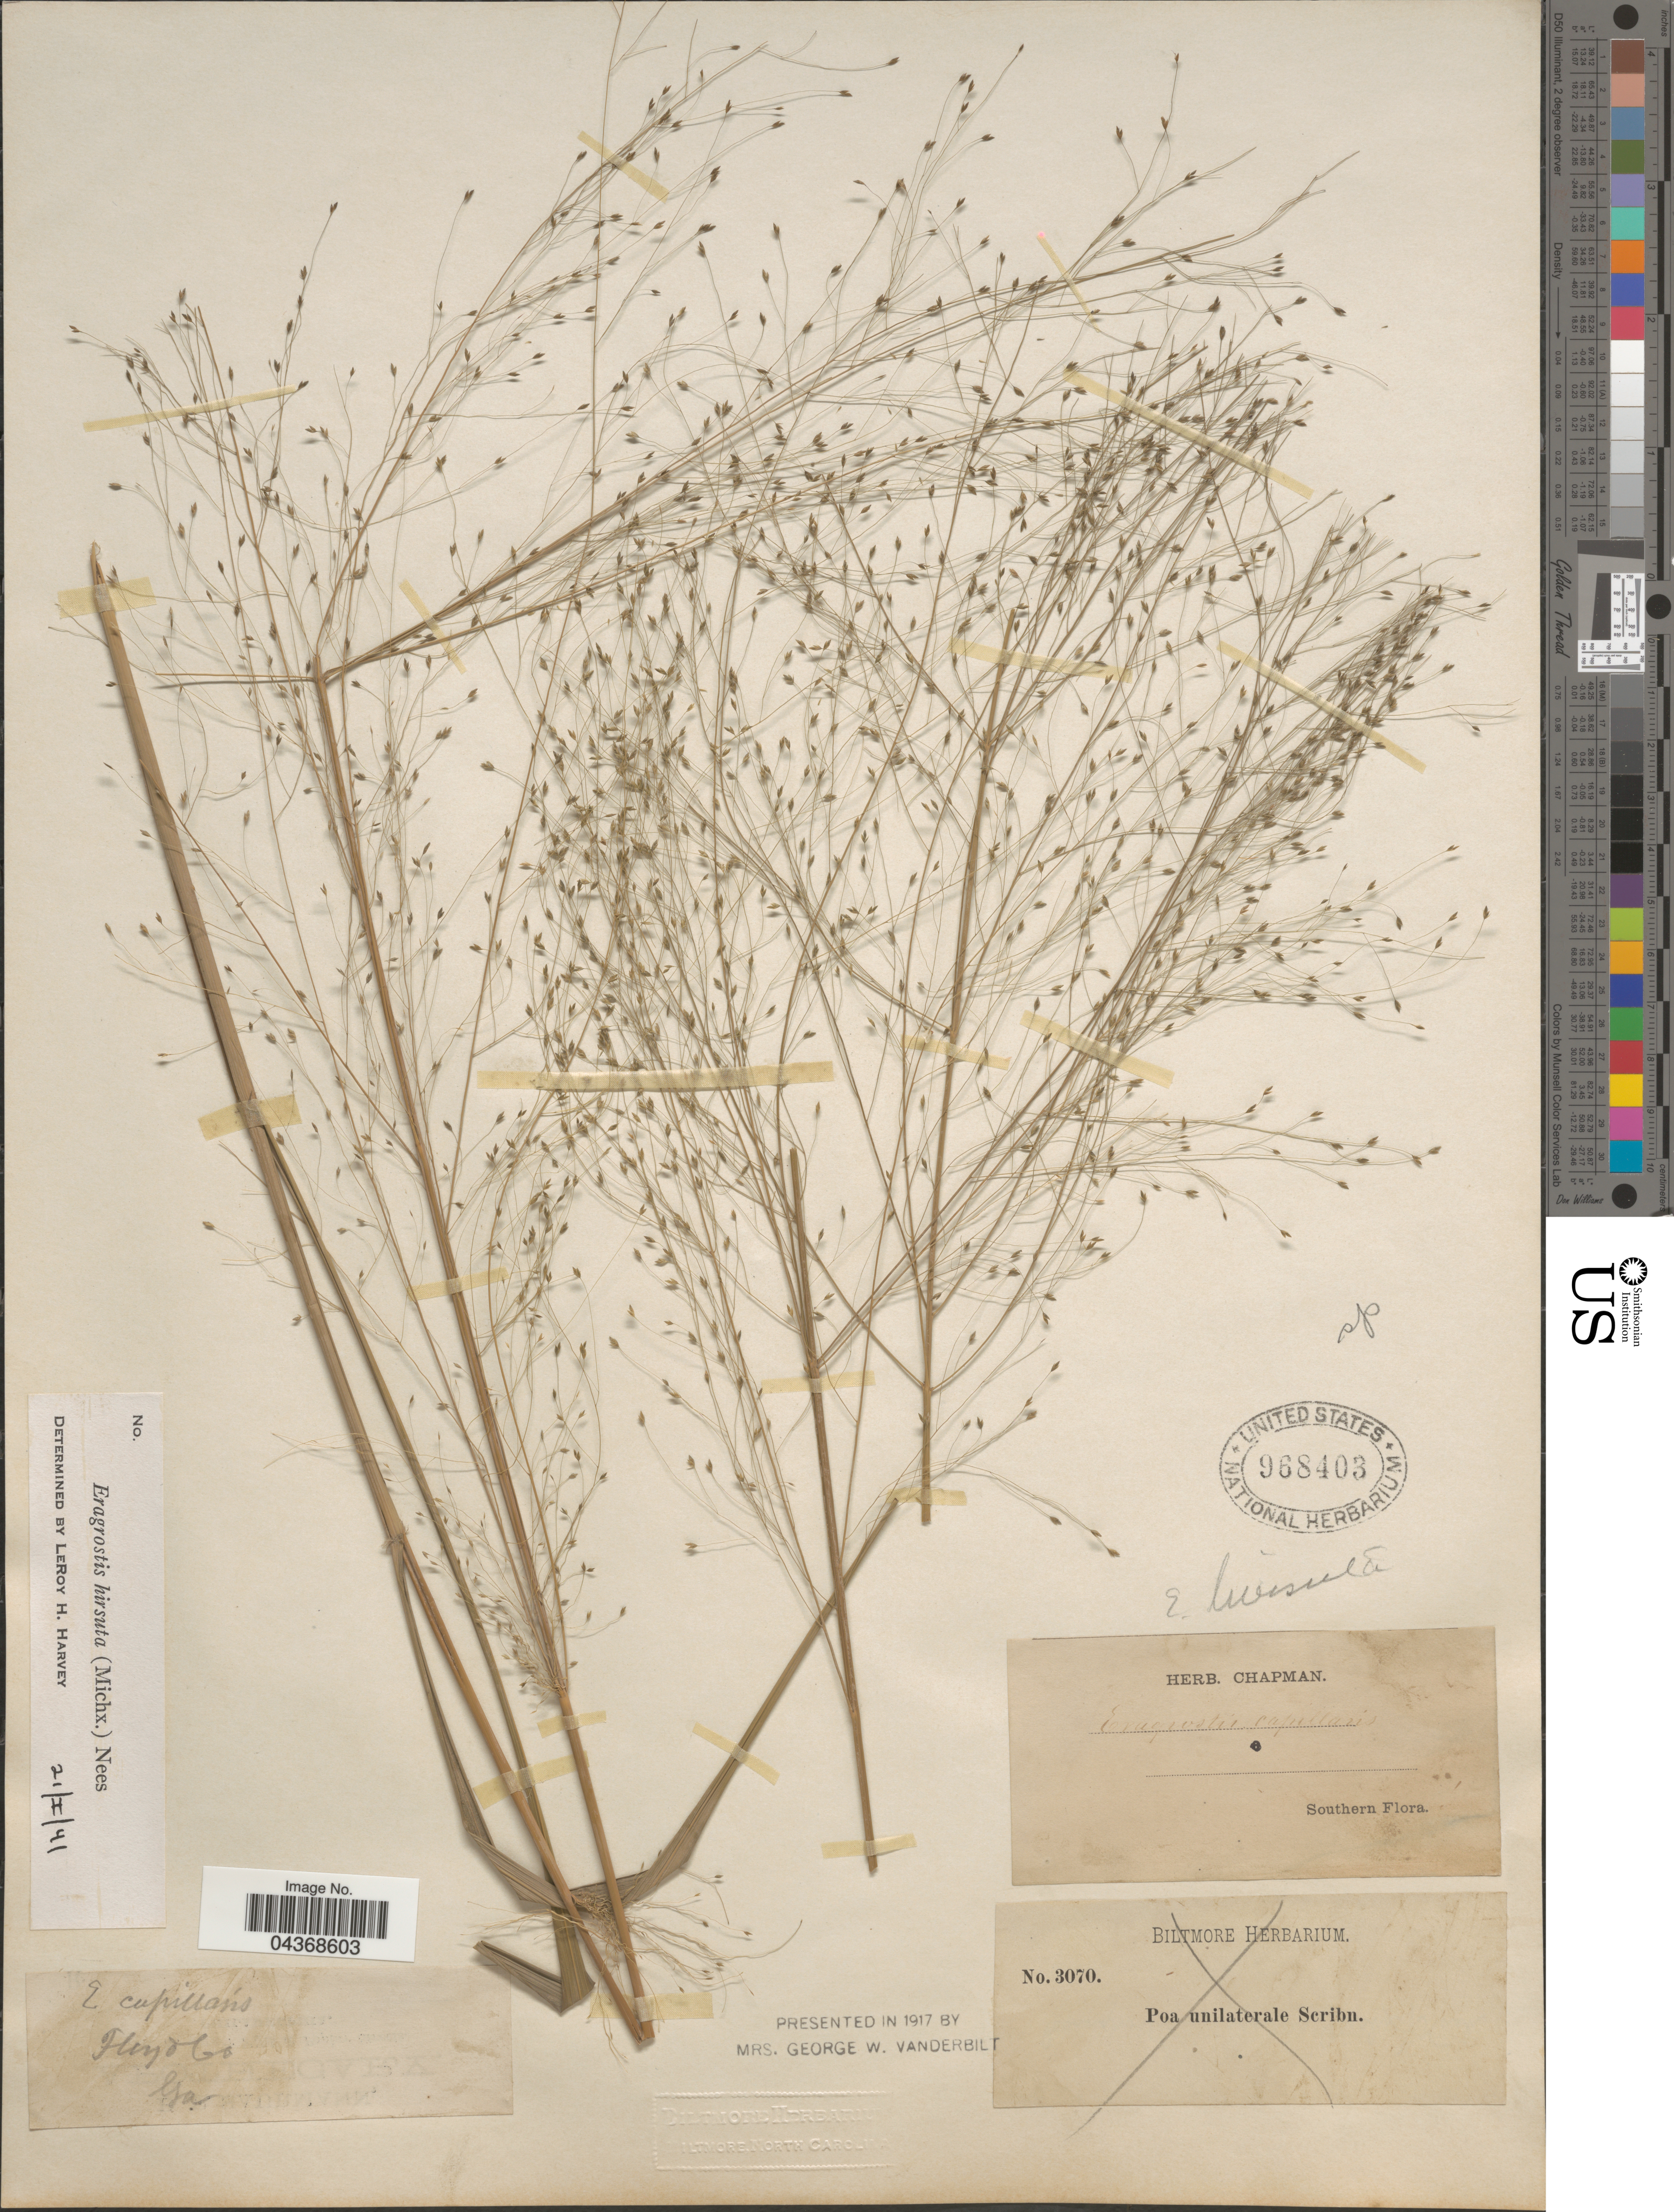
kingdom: Plantae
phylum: Tracheophyta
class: Liliopsida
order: Poales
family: Poaceae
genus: Eragrostis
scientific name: Eragrostis hirsuta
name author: (Michx.) Nees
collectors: ex herb. Chapman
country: United States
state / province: Georgia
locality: Floyd Co. Southern.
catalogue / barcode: US 968403